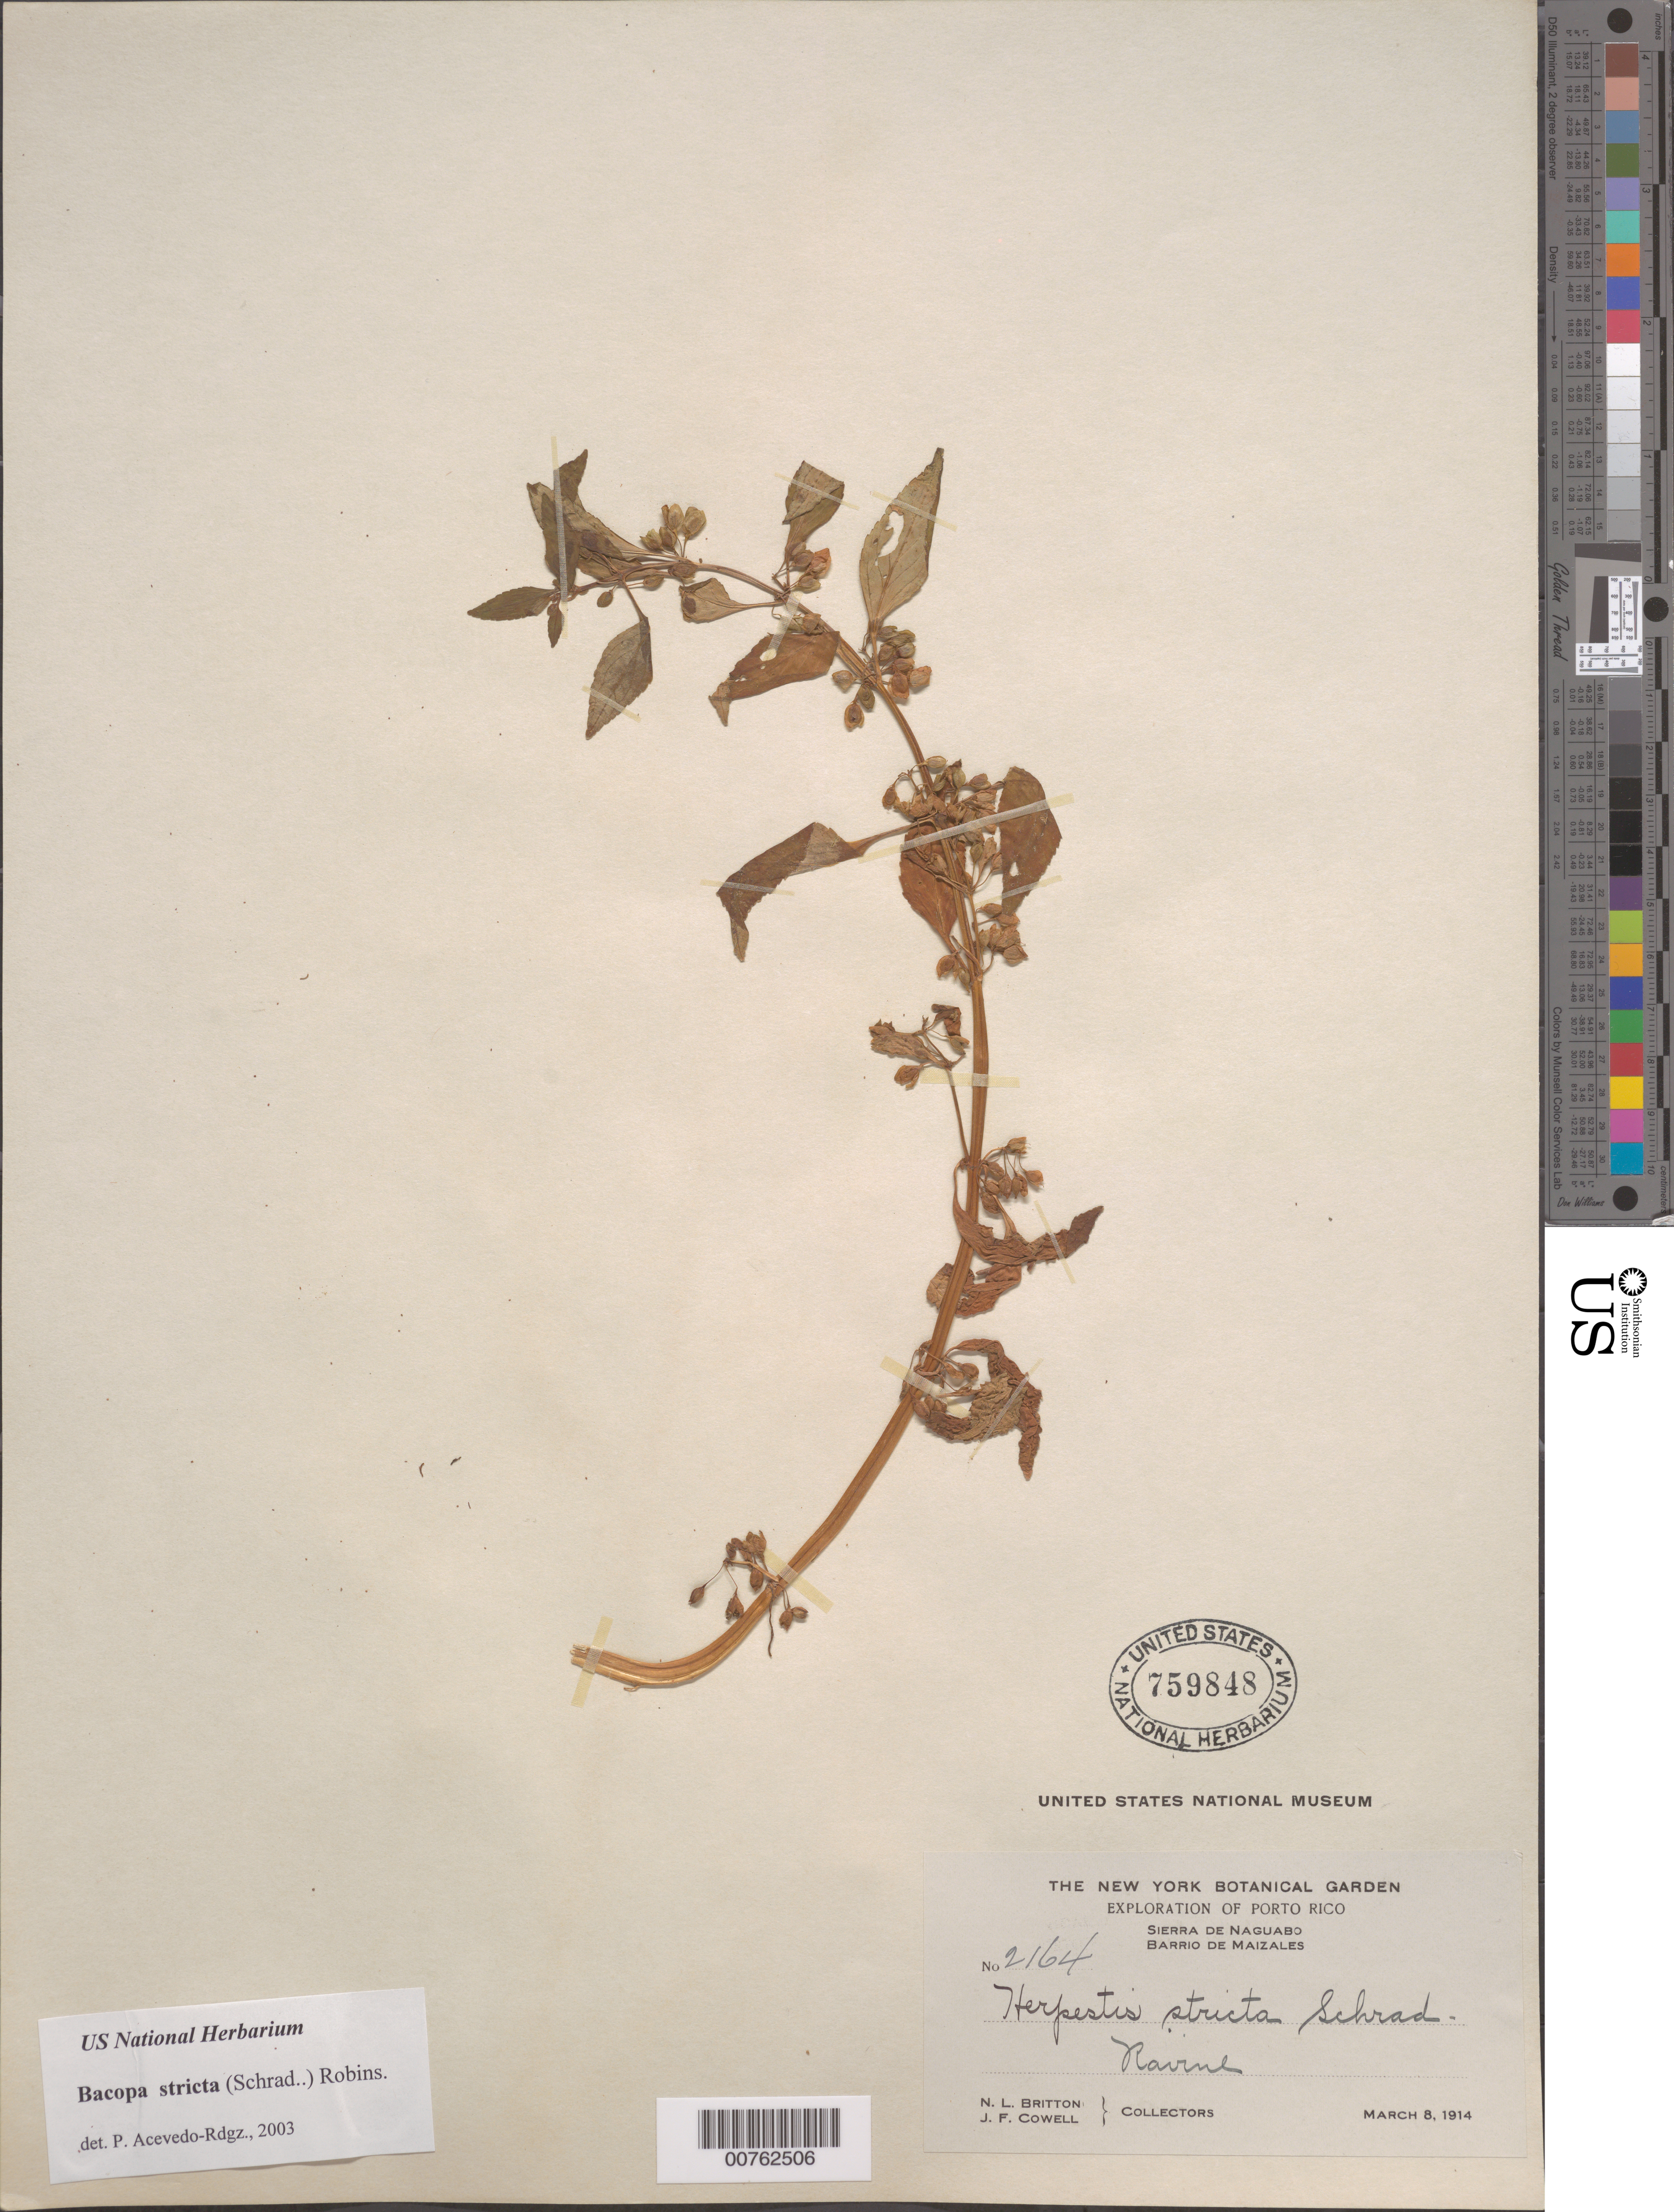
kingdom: Plantae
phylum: Tracheophyta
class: Magnoliopsida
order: Lamiales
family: Plantaginaceae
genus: Bacopa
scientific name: Bacopa stricta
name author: (Schrad.) B.L. Rob.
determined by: Acevedo-Rodríguez, P., (BOT), Smithsonian Institution - National Museum of Natural History (UNITED STATES)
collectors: N. Britton & J. F. Cowell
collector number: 2164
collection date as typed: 08 Mar 1914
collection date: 1914-03-08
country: Puerto Rico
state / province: Naguabo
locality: Sierra de Naguabo, Barrio de Maizales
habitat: Ravine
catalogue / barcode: US 759848